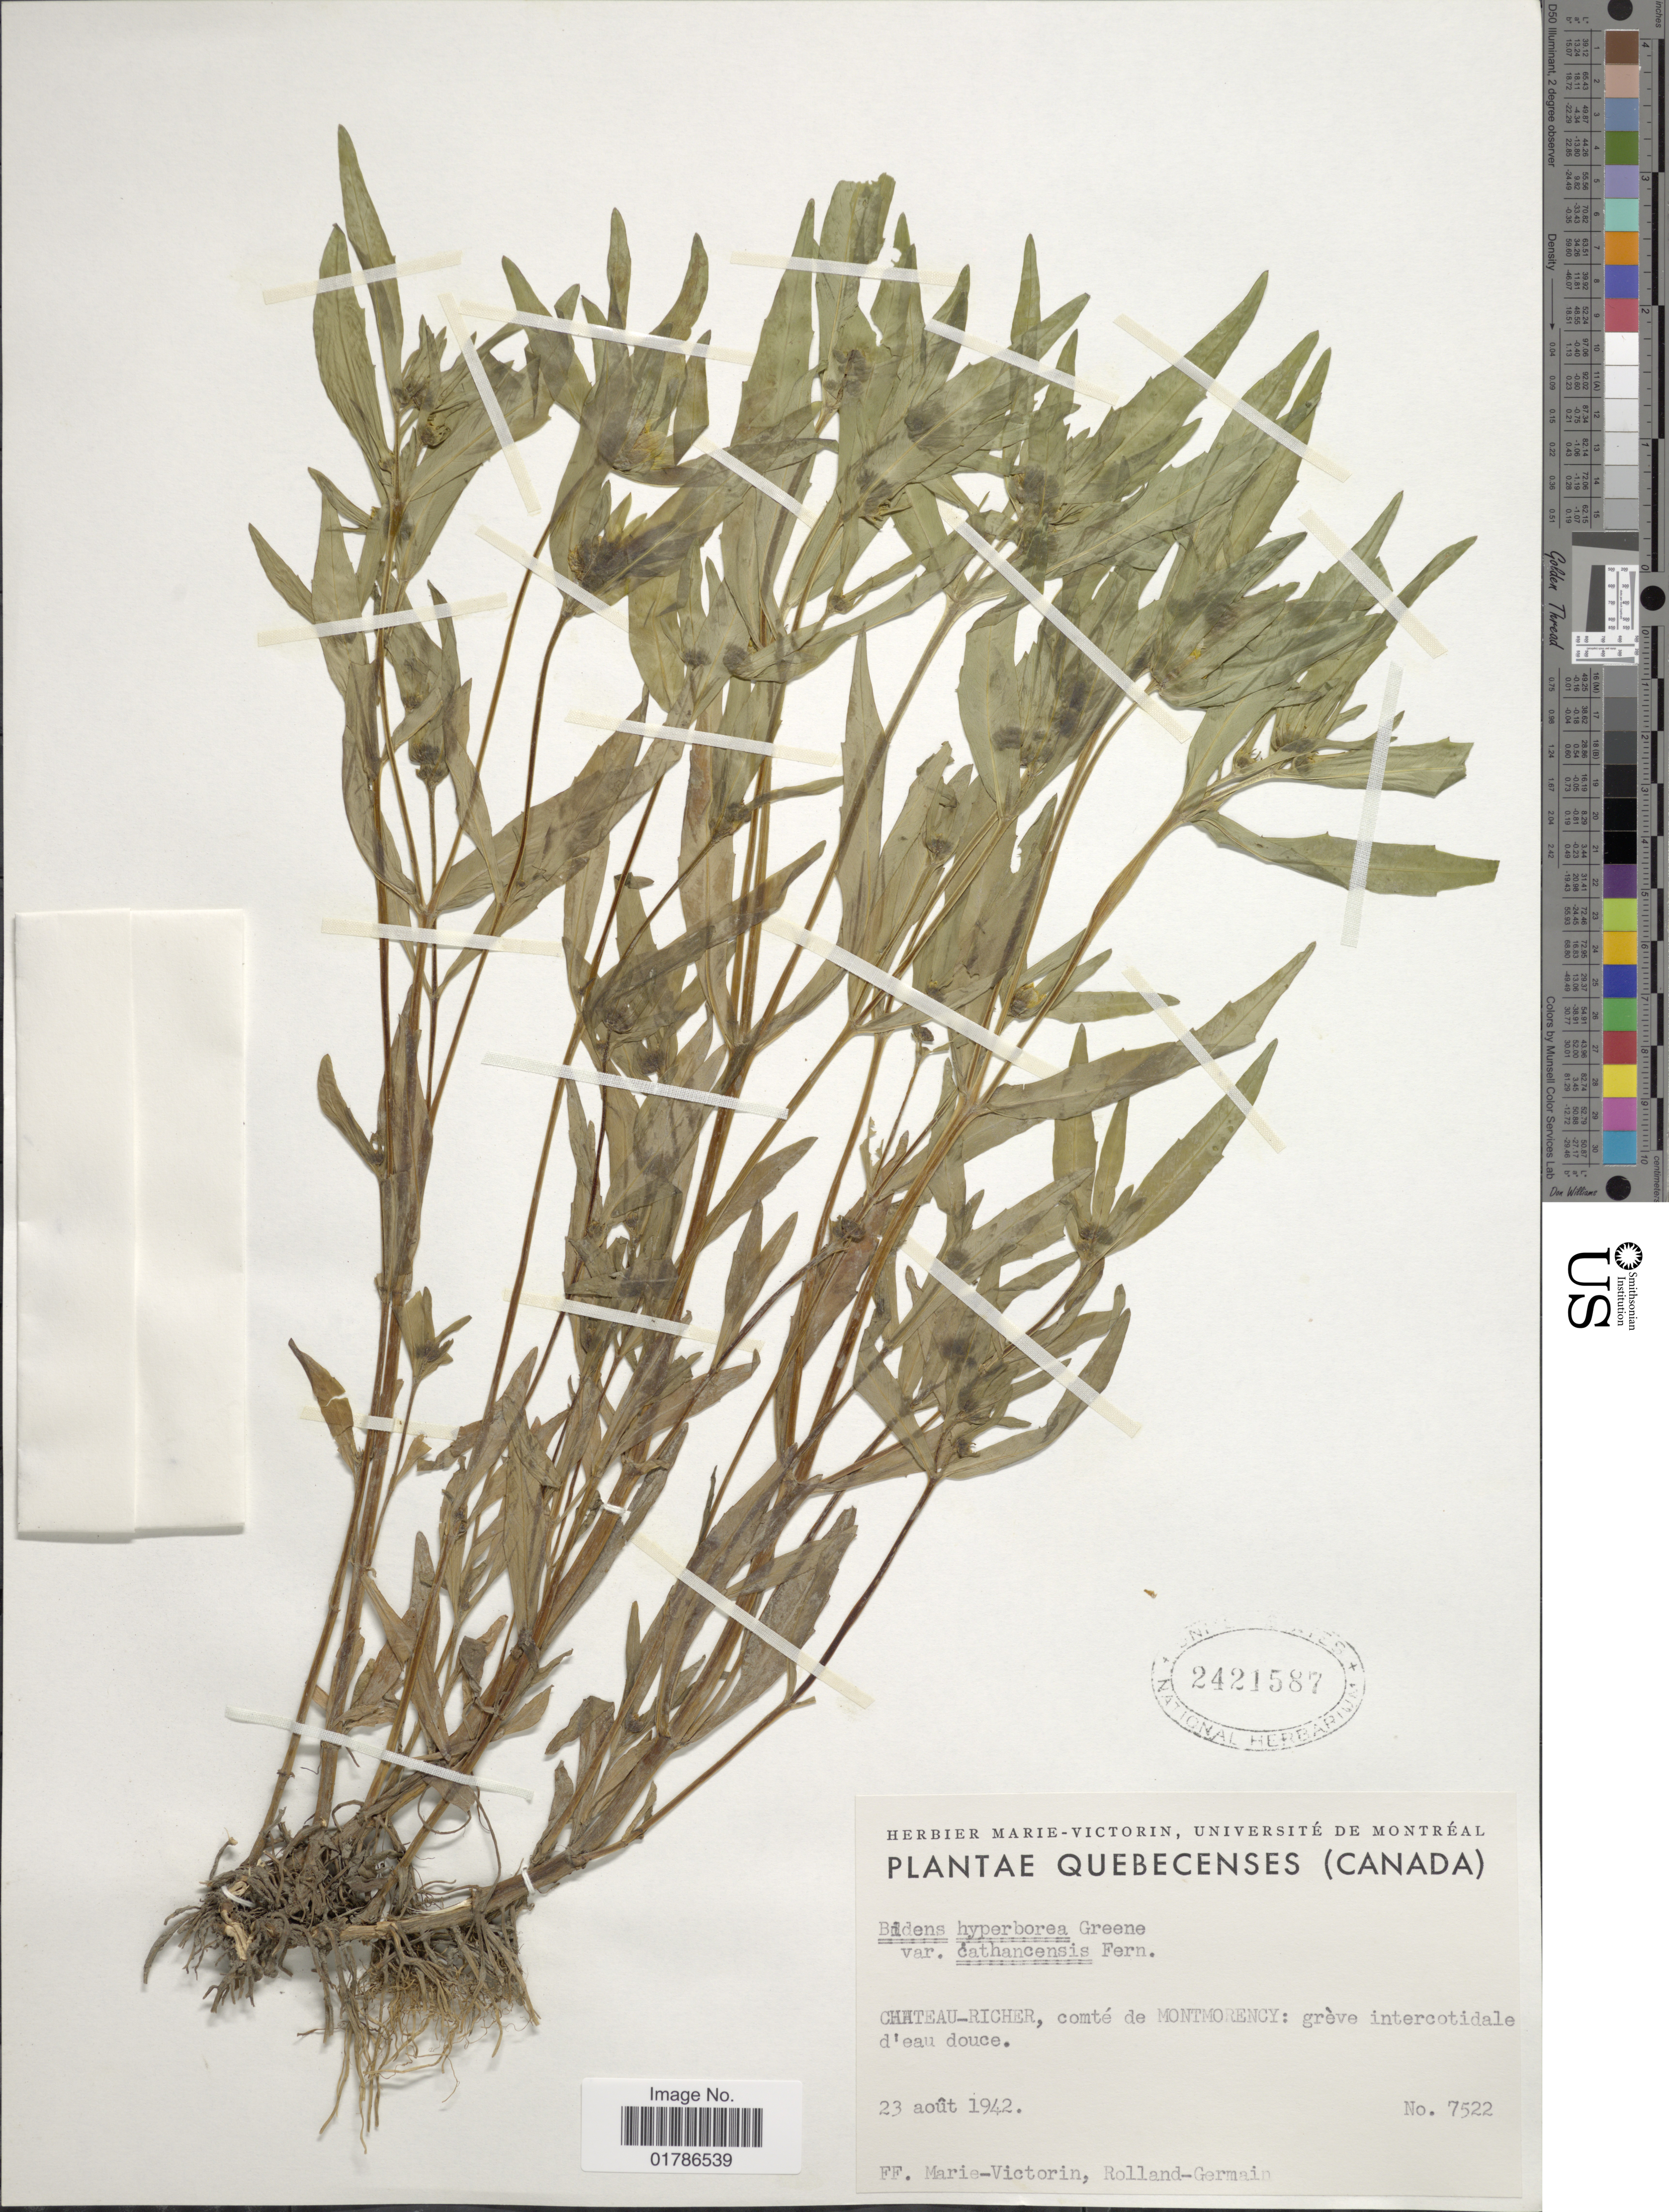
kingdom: Plantae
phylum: Tracheophyta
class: Magnoliopsida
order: Asterales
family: Asteraceae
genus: Bidens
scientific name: Bidens hyperborea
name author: Greene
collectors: F. Marie-Victorin & Rolland-Germain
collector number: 7522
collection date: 1942-08-23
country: Canada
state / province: Quebec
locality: Chateau-Richer, comte de Montmorency: greve intercotidale d'eau douce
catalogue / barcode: US 2421587